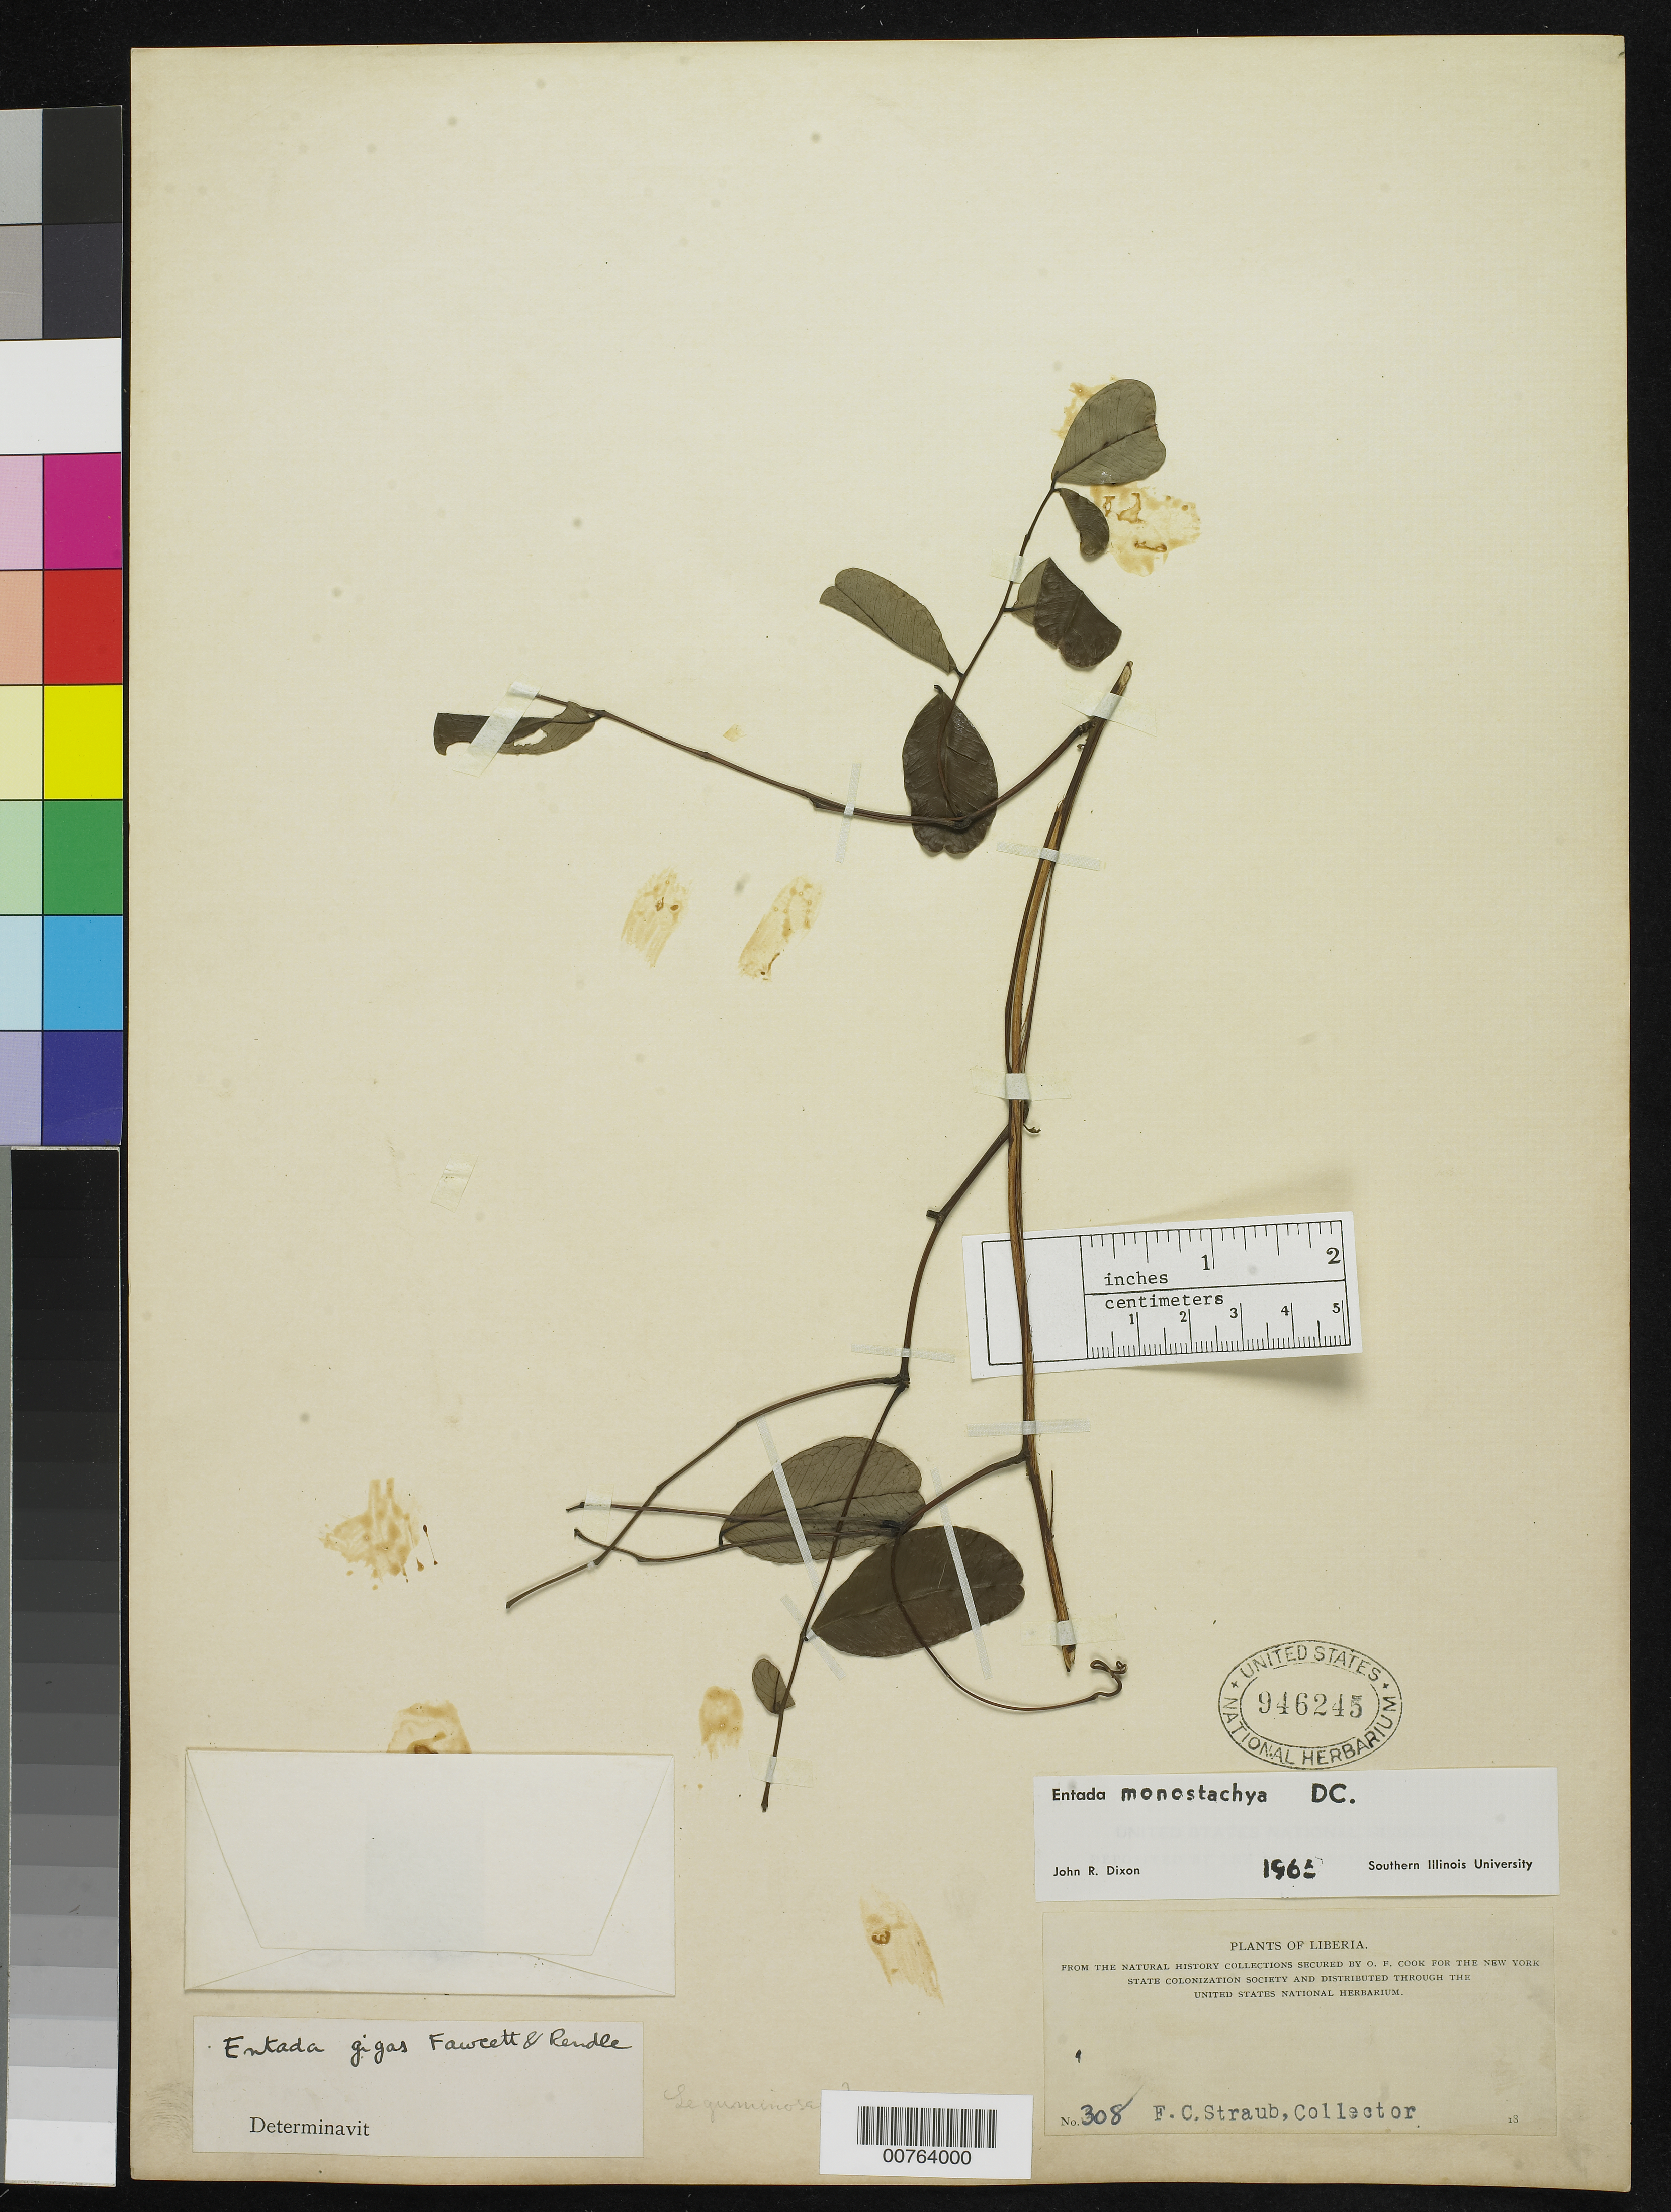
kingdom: Plantae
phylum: Tracheophyta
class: Magnoliopsida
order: Fabales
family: Fabaceae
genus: Entada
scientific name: Entada monostachya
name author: DC.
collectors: F. Straub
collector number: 308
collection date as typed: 18--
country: Liberia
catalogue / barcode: US 946245